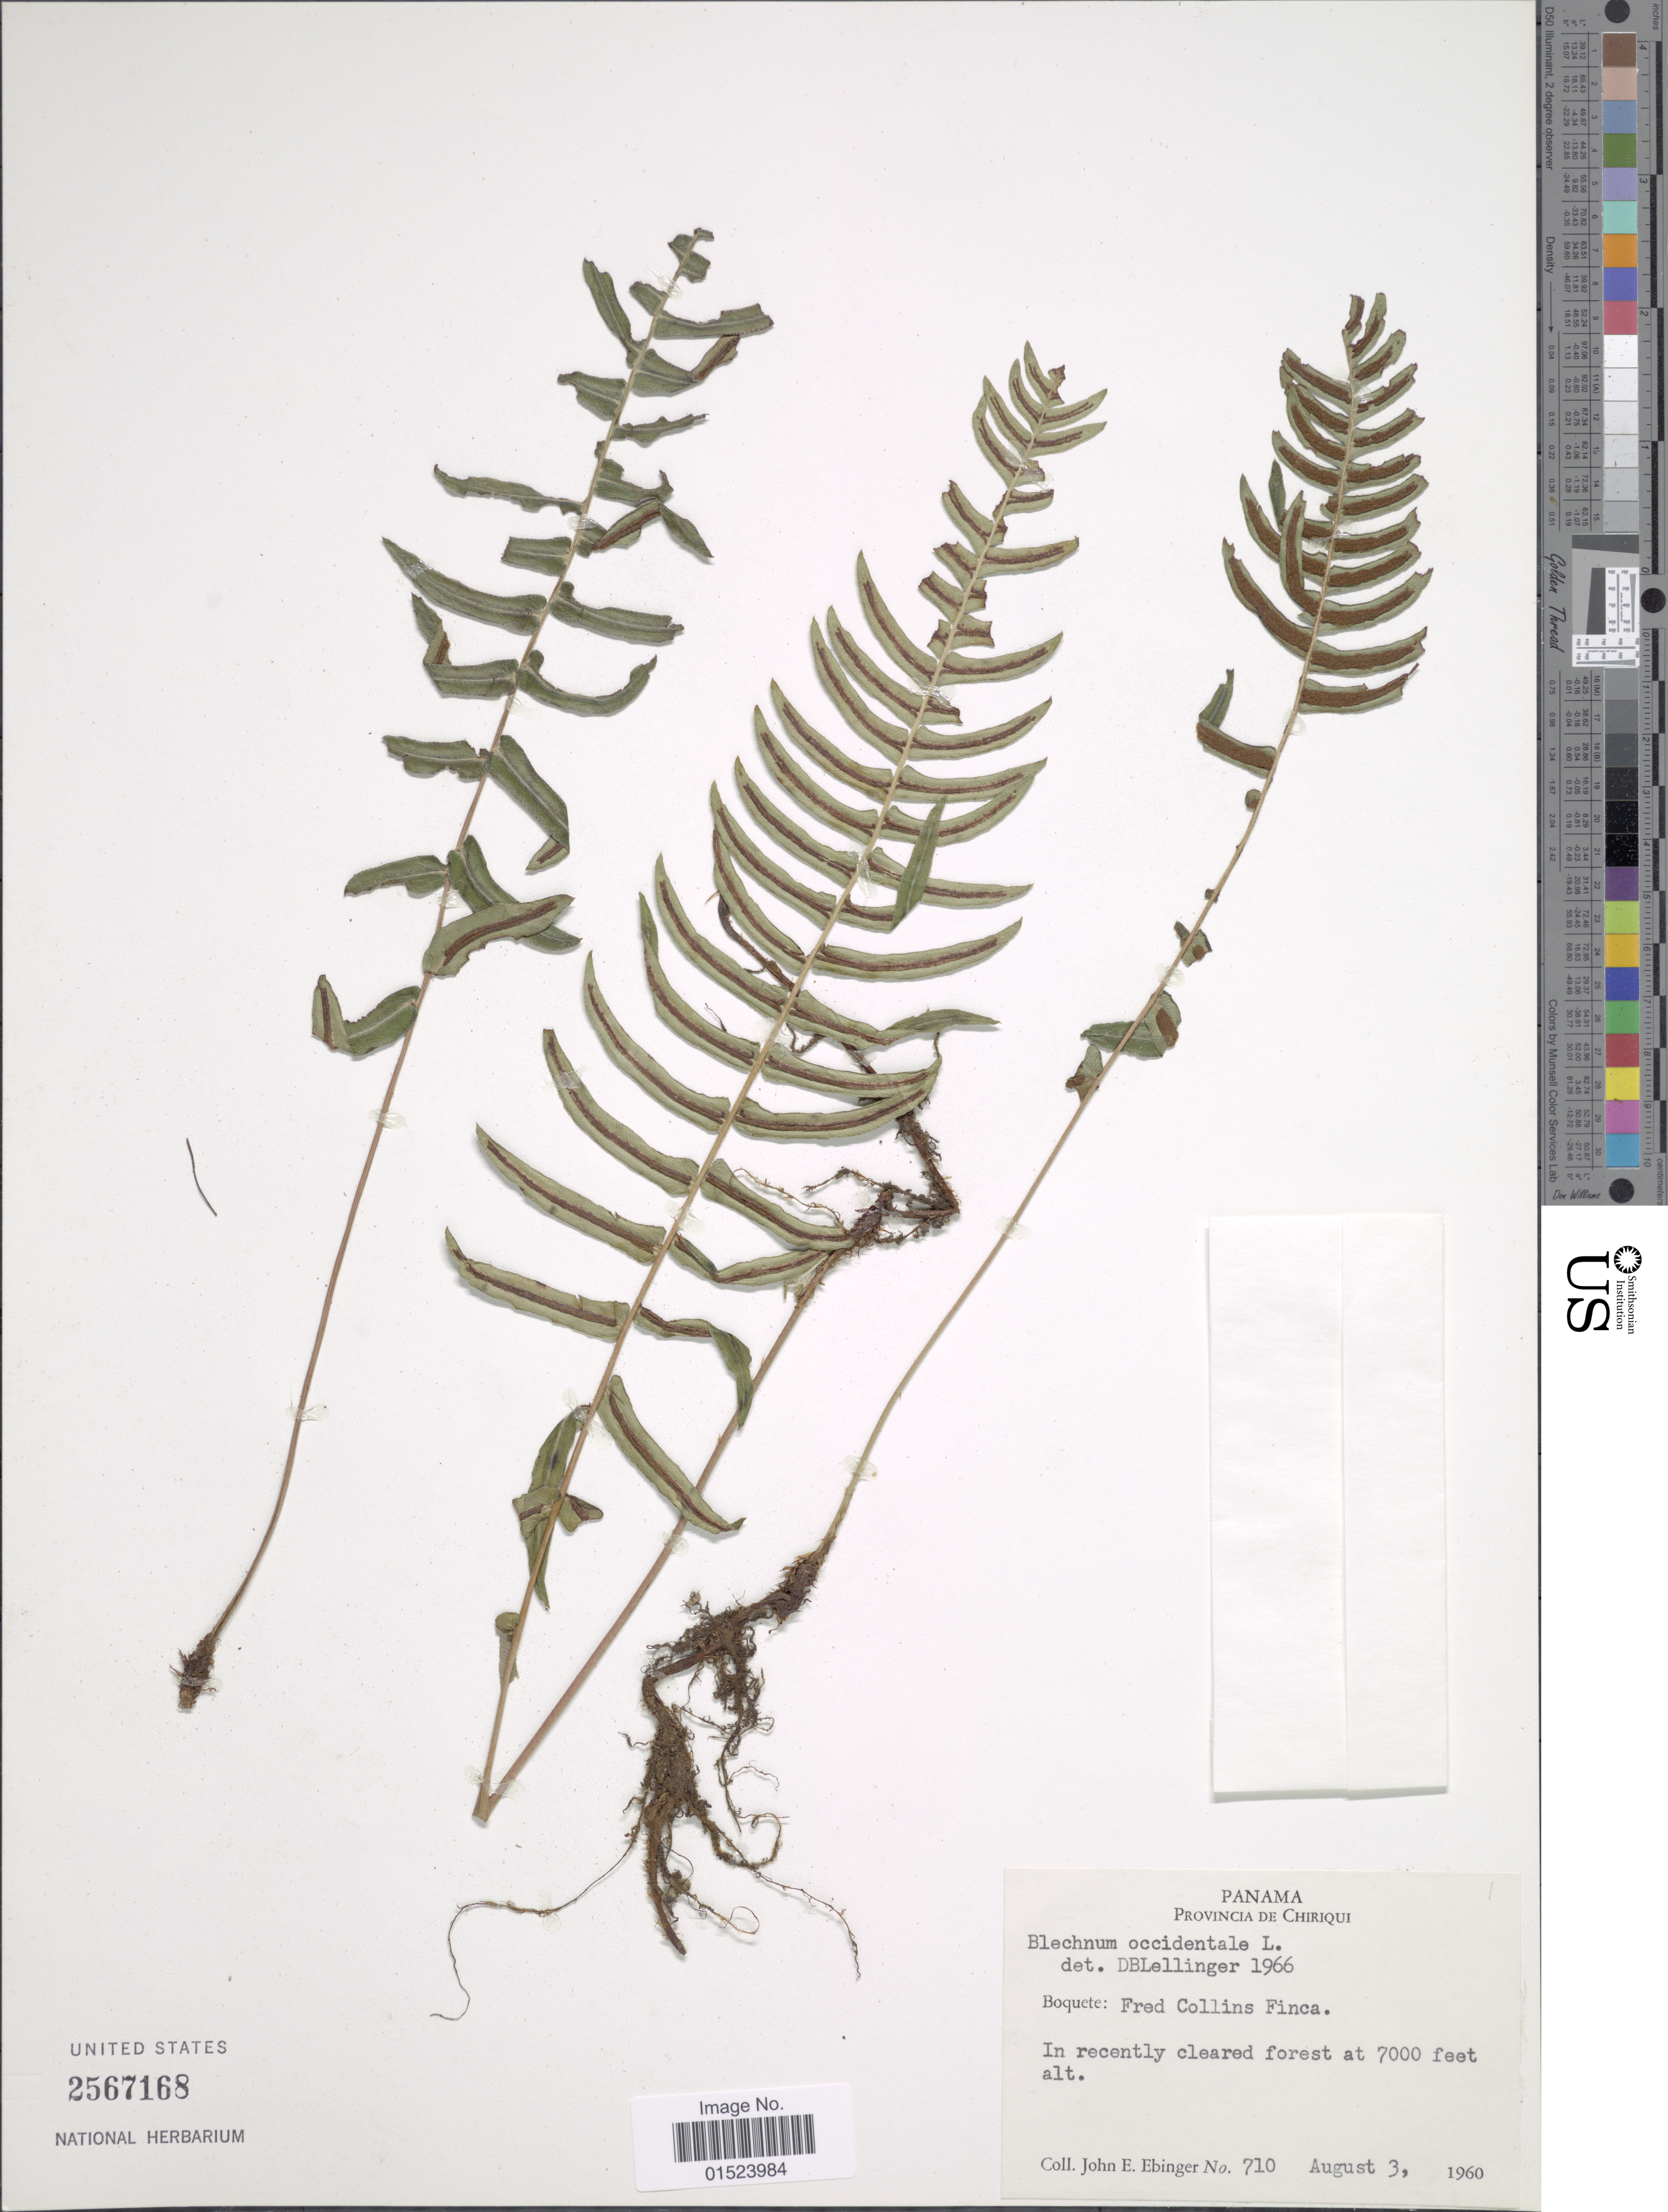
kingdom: Plantae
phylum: Tracheophyta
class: Polypodiopsida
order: Polypodiales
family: Blechnaceae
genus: Blechnum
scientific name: Blechnum glandulosum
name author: Link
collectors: J. Ebinger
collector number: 710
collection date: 1960-08-03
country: Panama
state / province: Chiriqui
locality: Boquete: Fred Colling Finca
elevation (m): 2134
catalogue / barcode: US 2567168